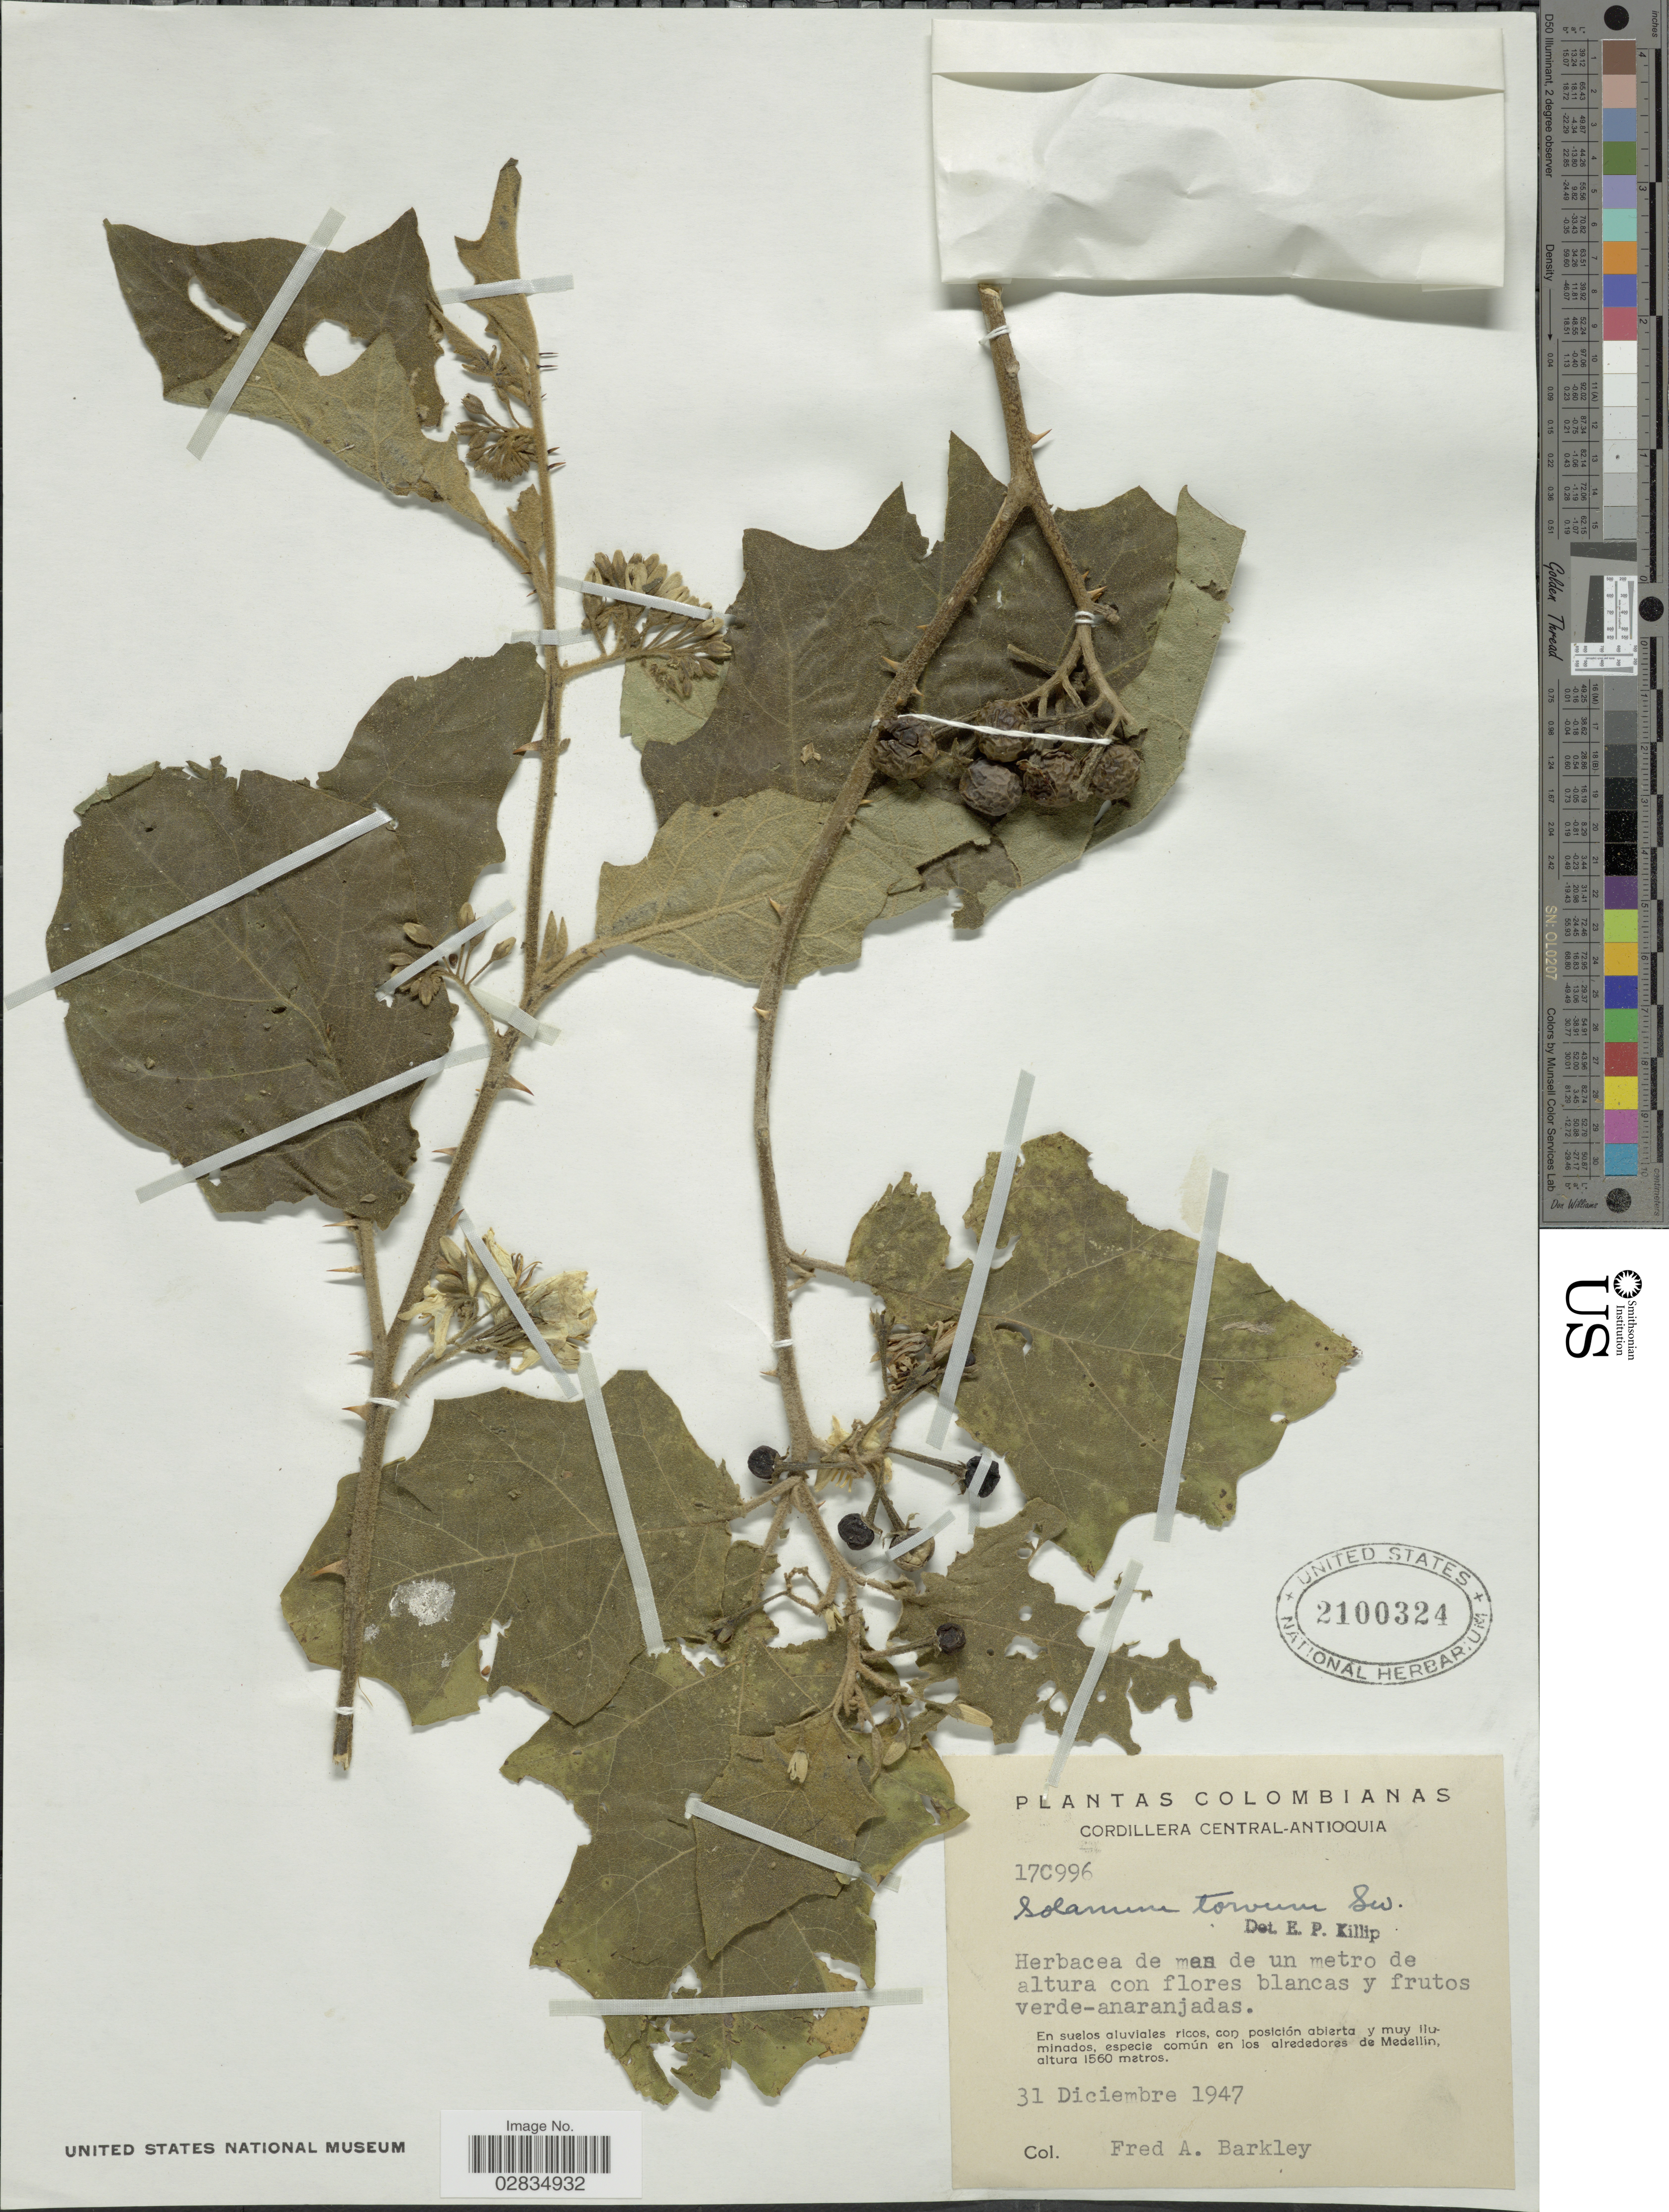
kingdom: Plantae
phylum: Tracheophyta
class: Magnoliopsida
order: Solanales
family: Solanaceae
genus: Solanum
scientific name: Solanum torvum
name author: Sw.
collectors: F. A. Barkley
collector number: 17C996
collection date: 1947-12-31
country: Colombia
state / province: Antioquia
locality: Cordillera Central, en los alrededores de Medellín.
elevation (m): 1560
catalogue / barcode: US 2100324